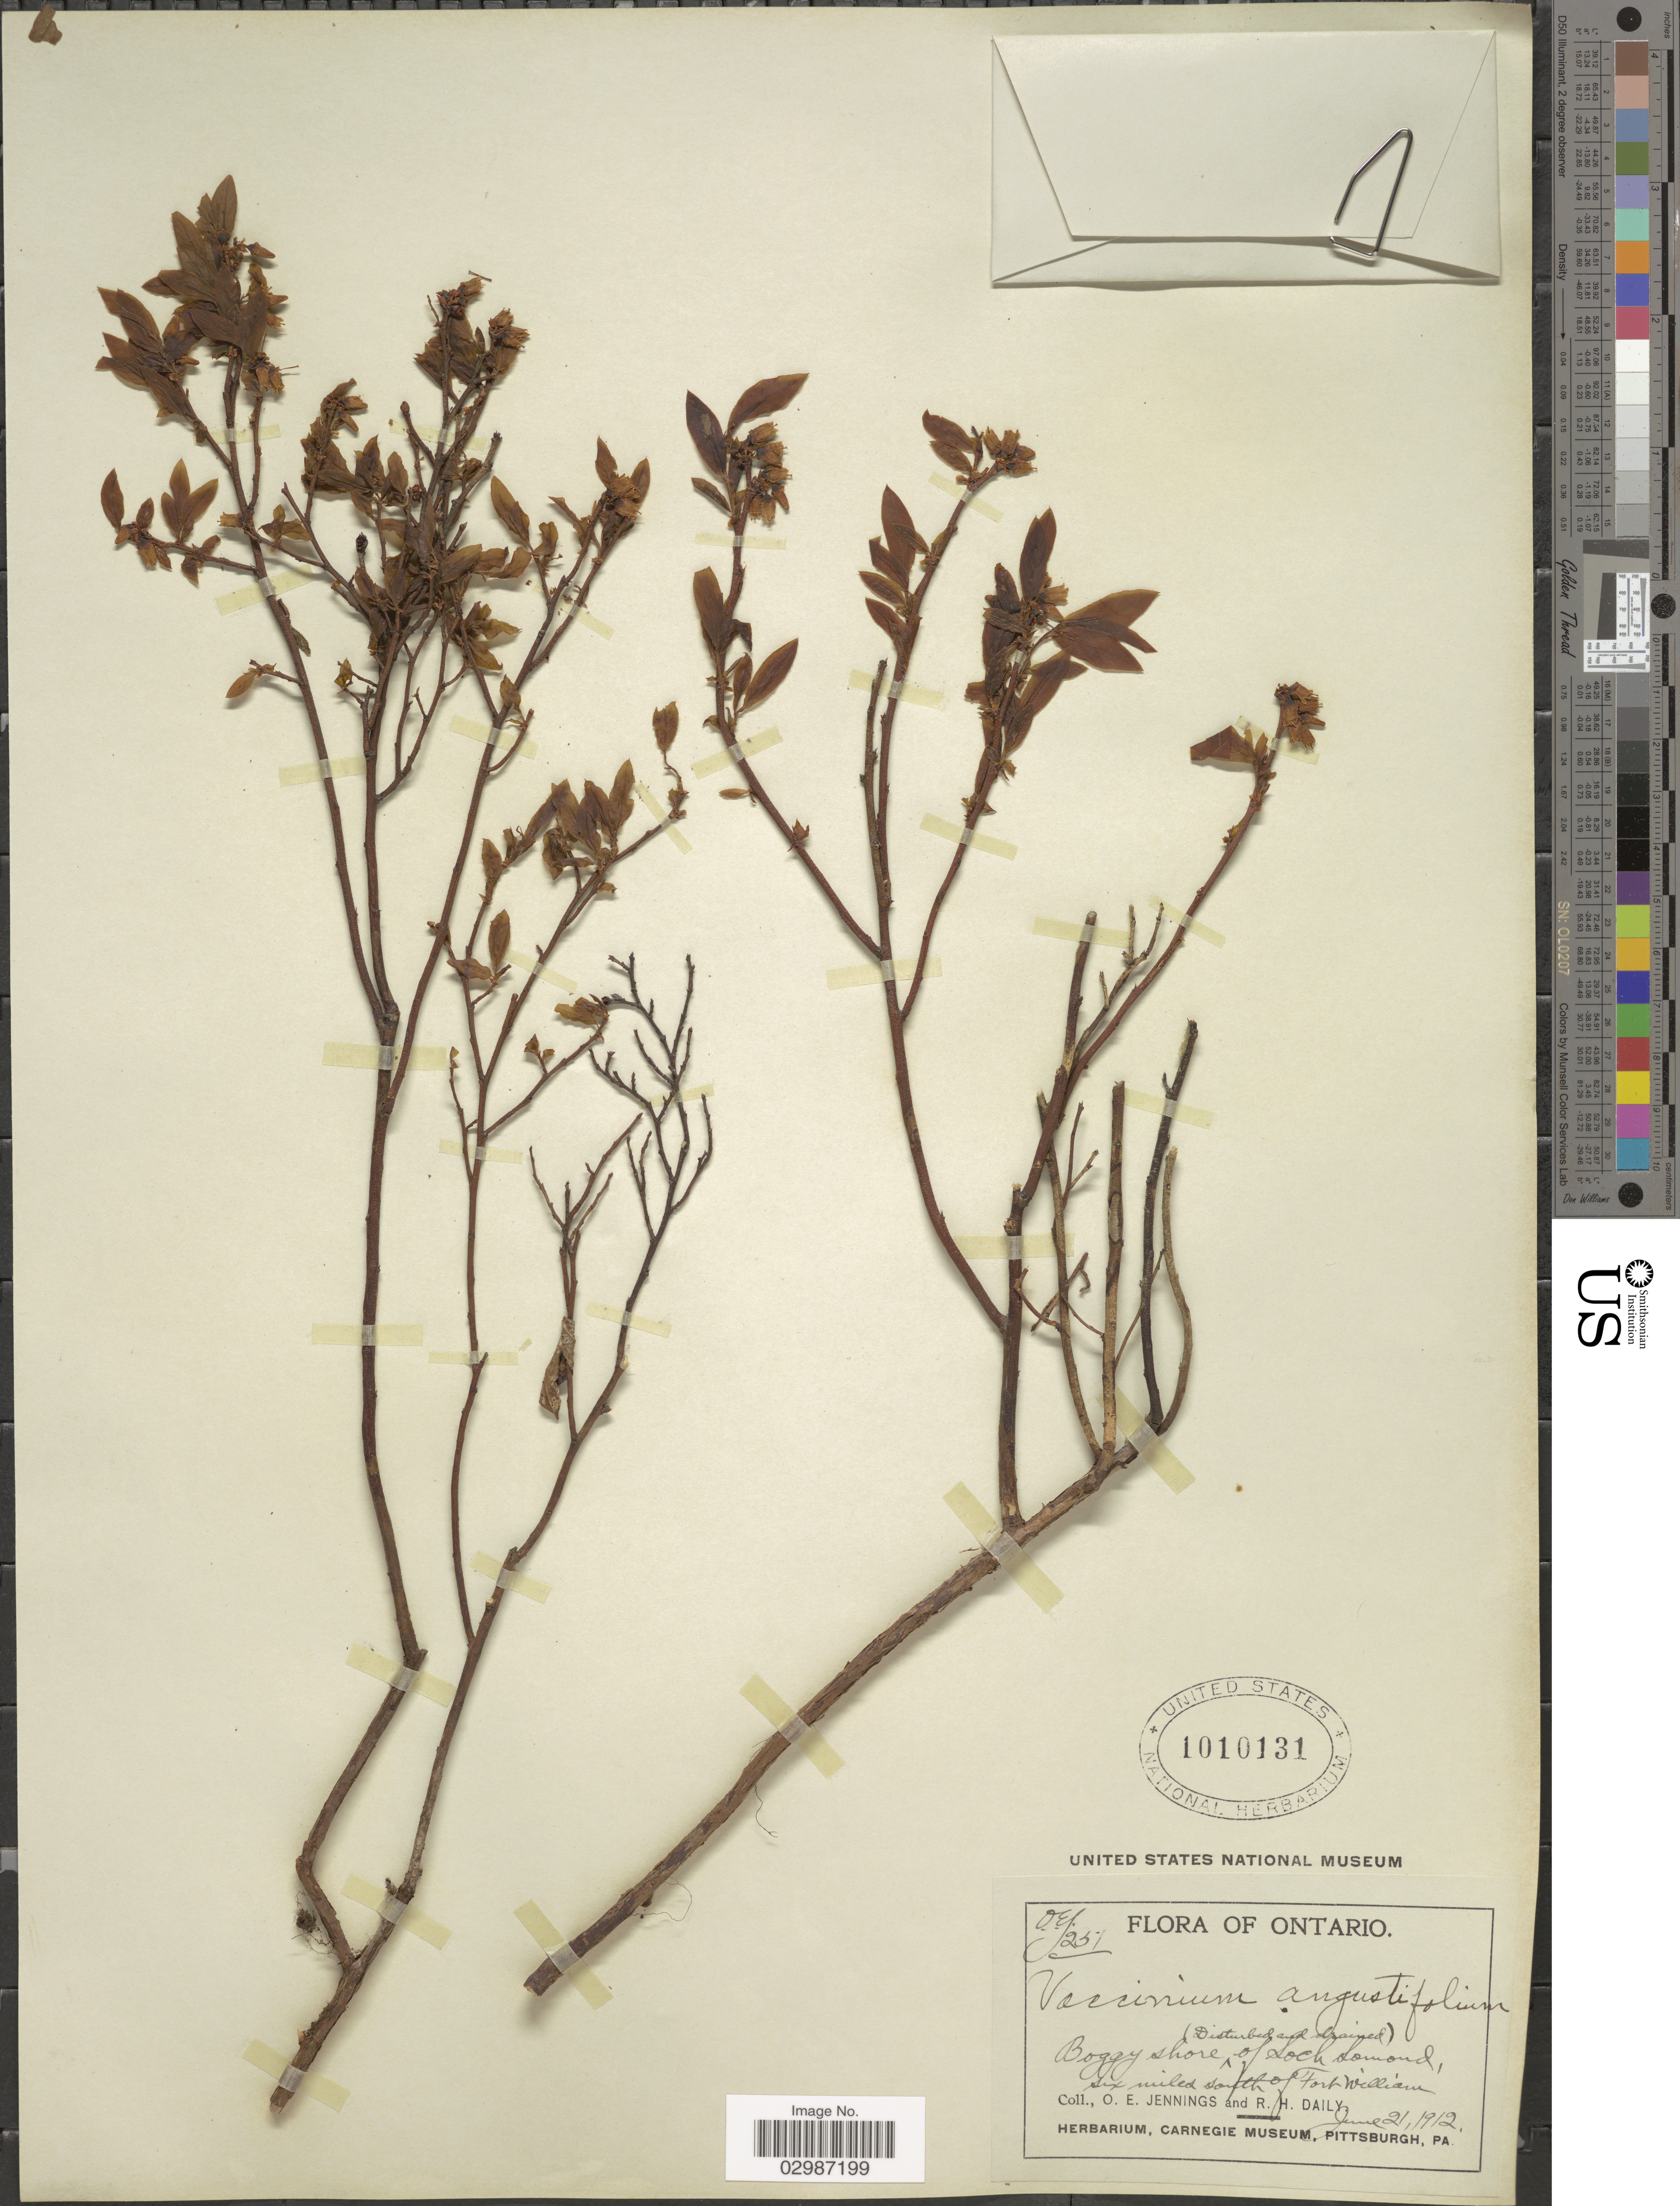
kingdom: Plantae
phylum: Tracheophyta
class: Magnoliopsida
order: Ericales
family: Ericaceae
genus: Vaccinium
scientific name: Vaccinium angustifolium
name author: Aiton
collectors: O. E. Jennings & R. Daily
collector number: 251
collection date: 1912-06-21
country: Canada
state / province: Ontario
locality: Boggy shore six miles south of Fort William, of Loch Lomond.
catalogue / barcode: US 1010131